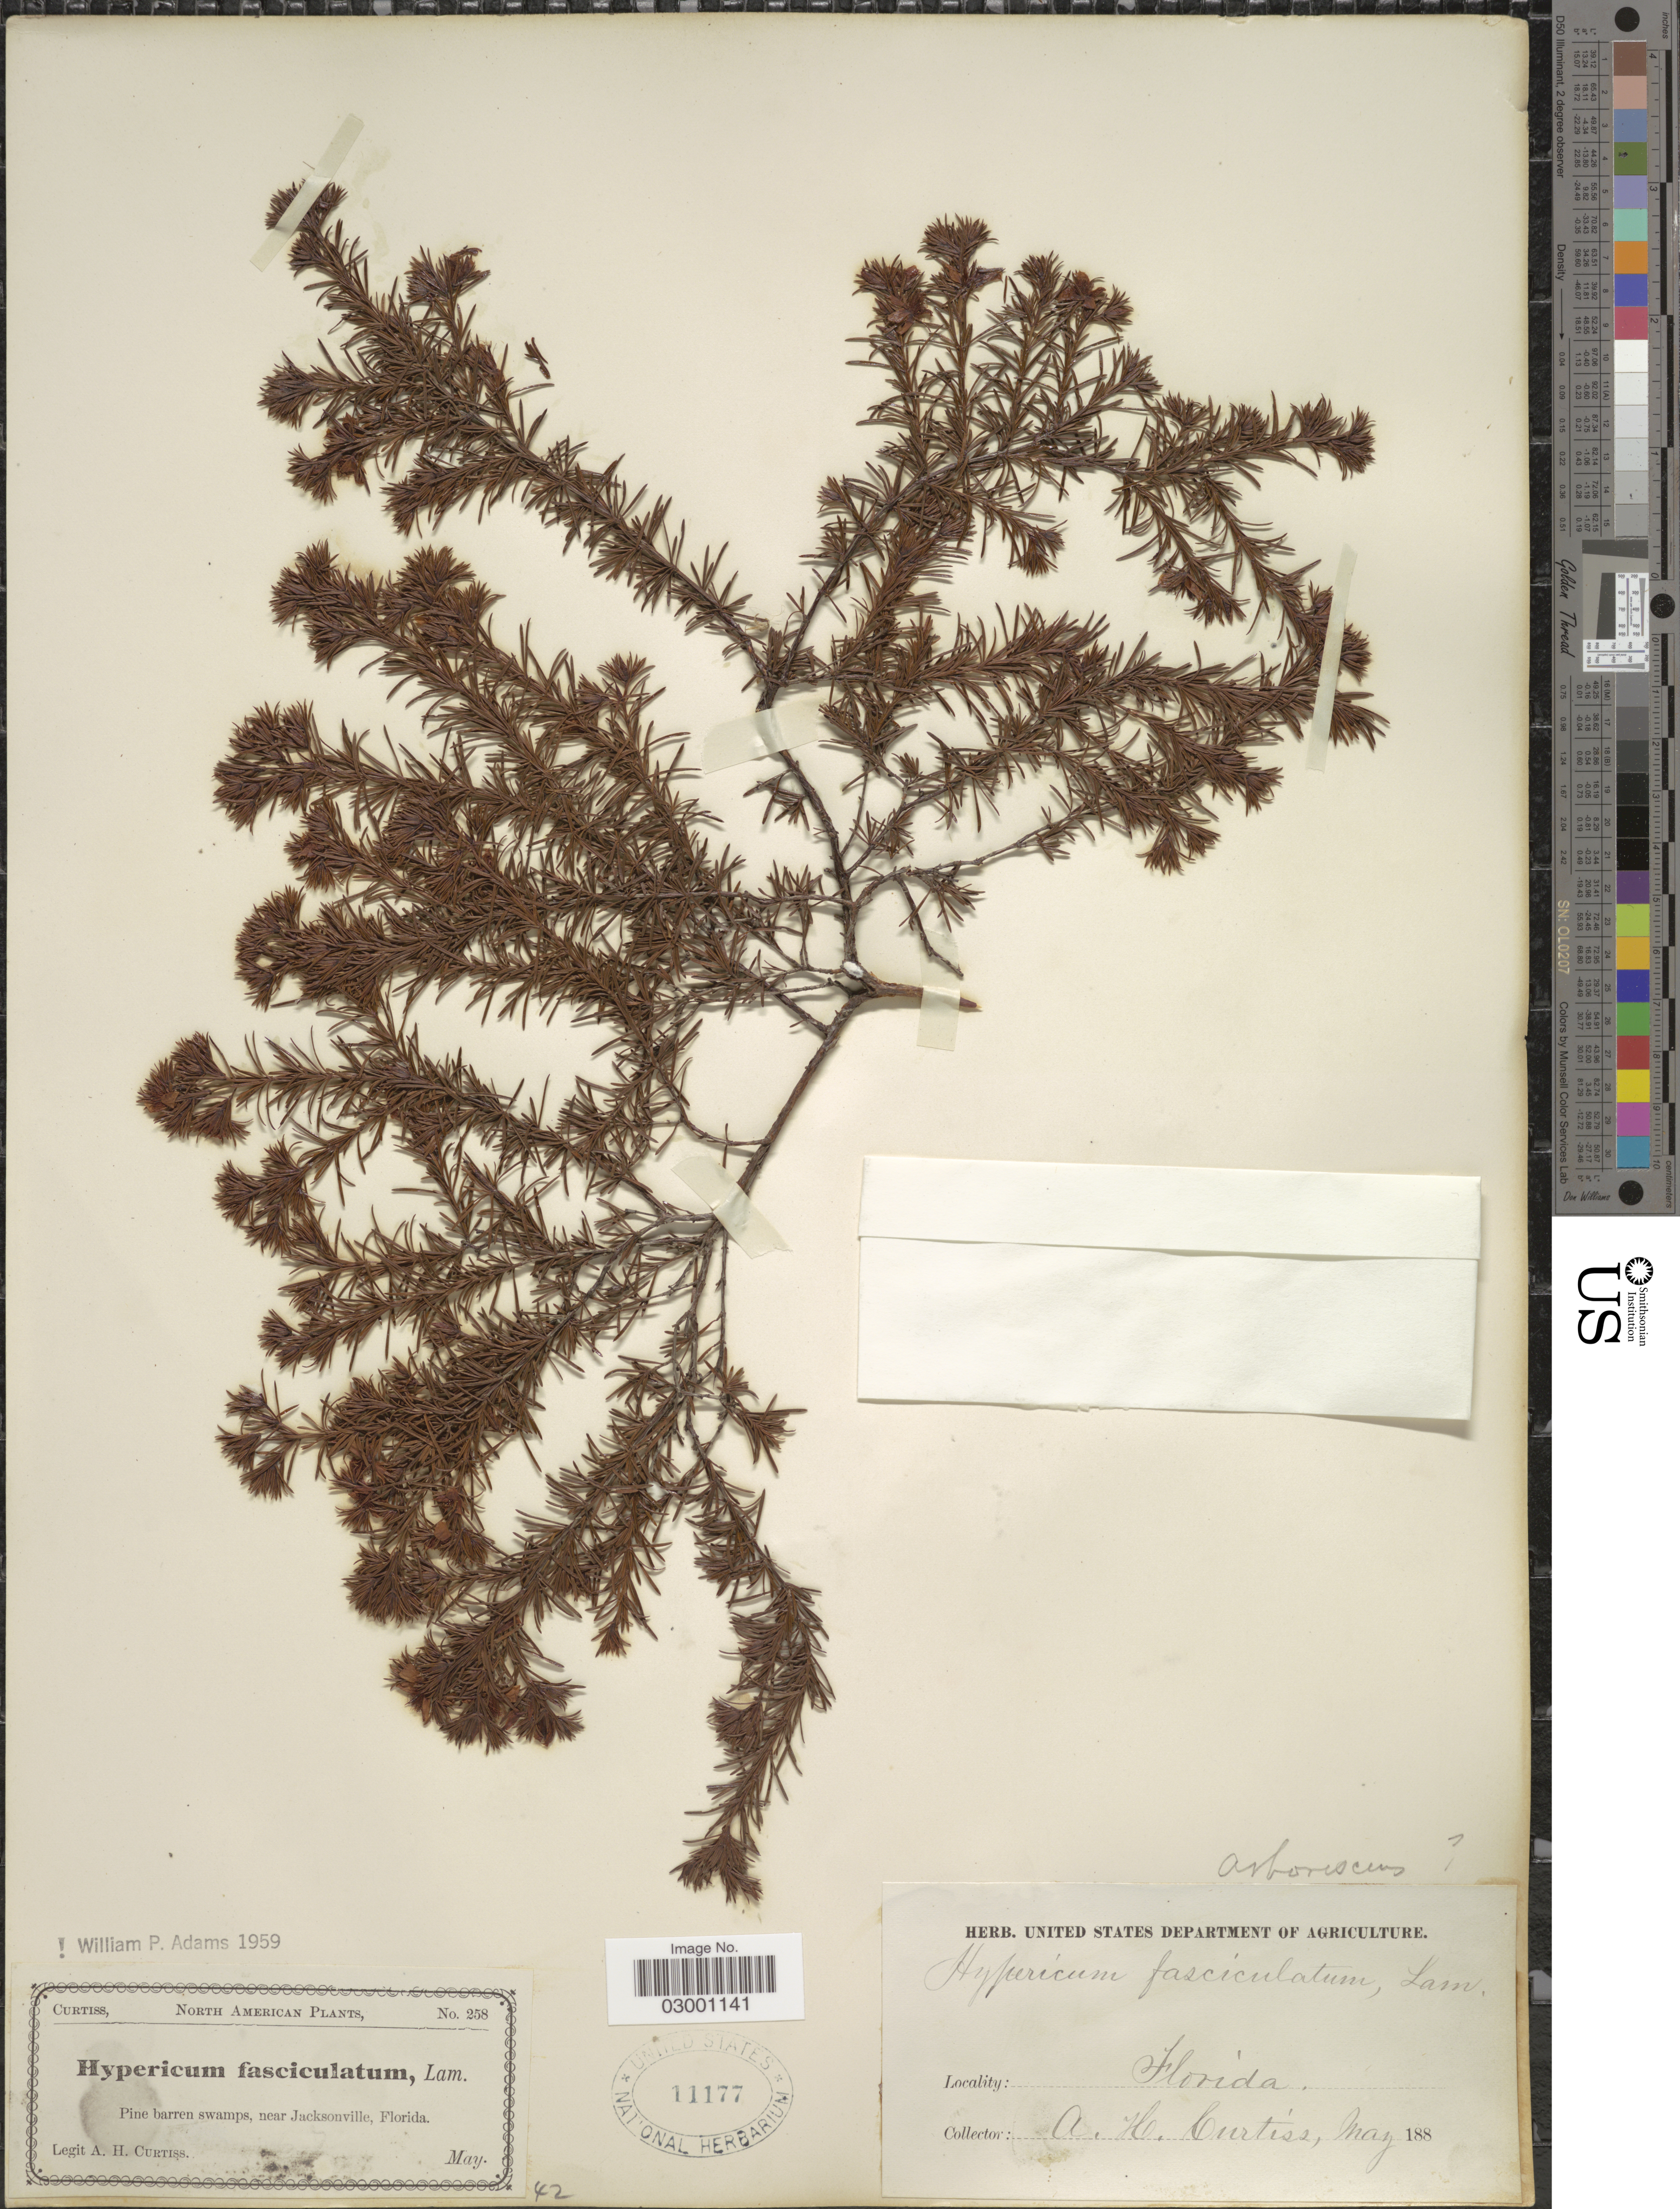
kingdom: Plantae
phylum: Tracheophyta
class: Magnoliopsida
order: Malpighiales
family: Hypericaceae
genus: Hypericum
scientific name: Hypericum fasciculatum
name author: Lam.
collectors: A. H. Curtiss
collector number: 258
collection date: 1888-05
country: United States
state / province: Florida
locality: Pine barren swamps, near Jacksonville.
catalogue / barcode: US 11177